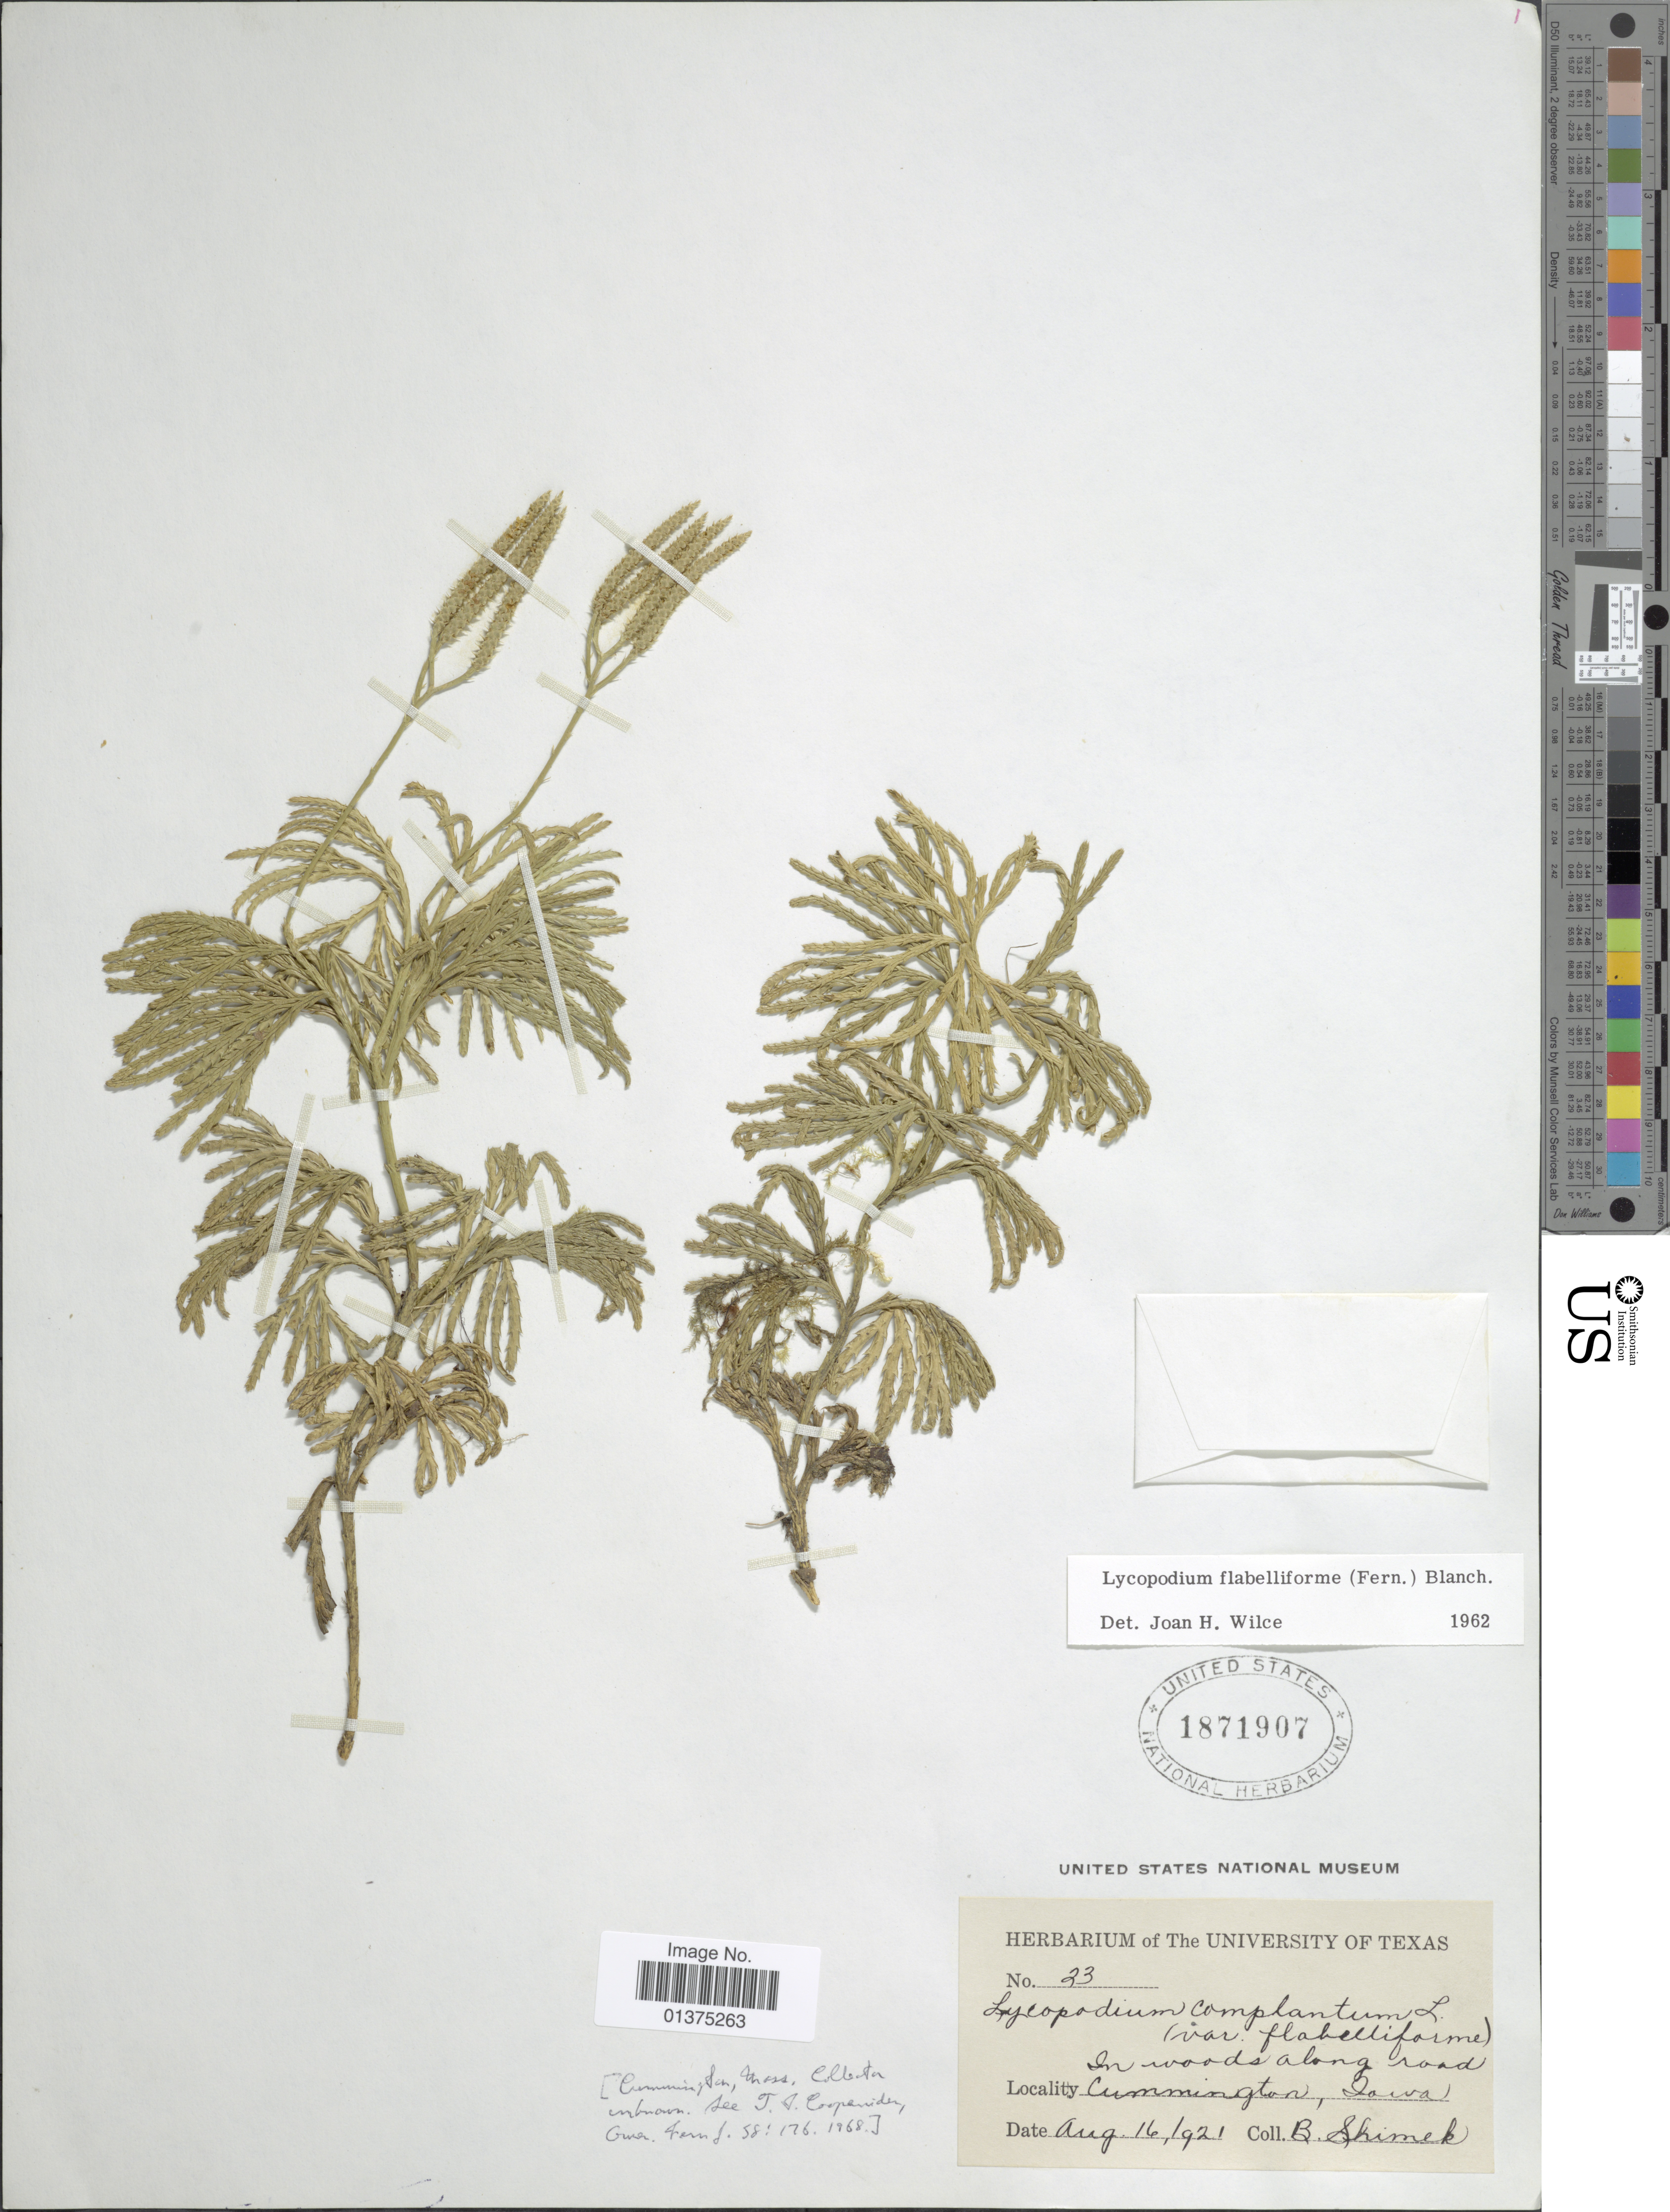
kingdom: Plantae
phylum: Tracheophyta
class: Lycopodiopsida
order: Lycopodiales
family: Lycopodiaceae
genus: Diphasiastrum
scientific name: Diphasiastrum digitatum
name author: (Dill. ex A. Braun) Holub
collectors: B. Shimek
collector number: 23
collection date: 1921-08-16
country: United States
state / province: Iowa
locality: In woods along road Cummington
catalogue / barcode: US 1871907